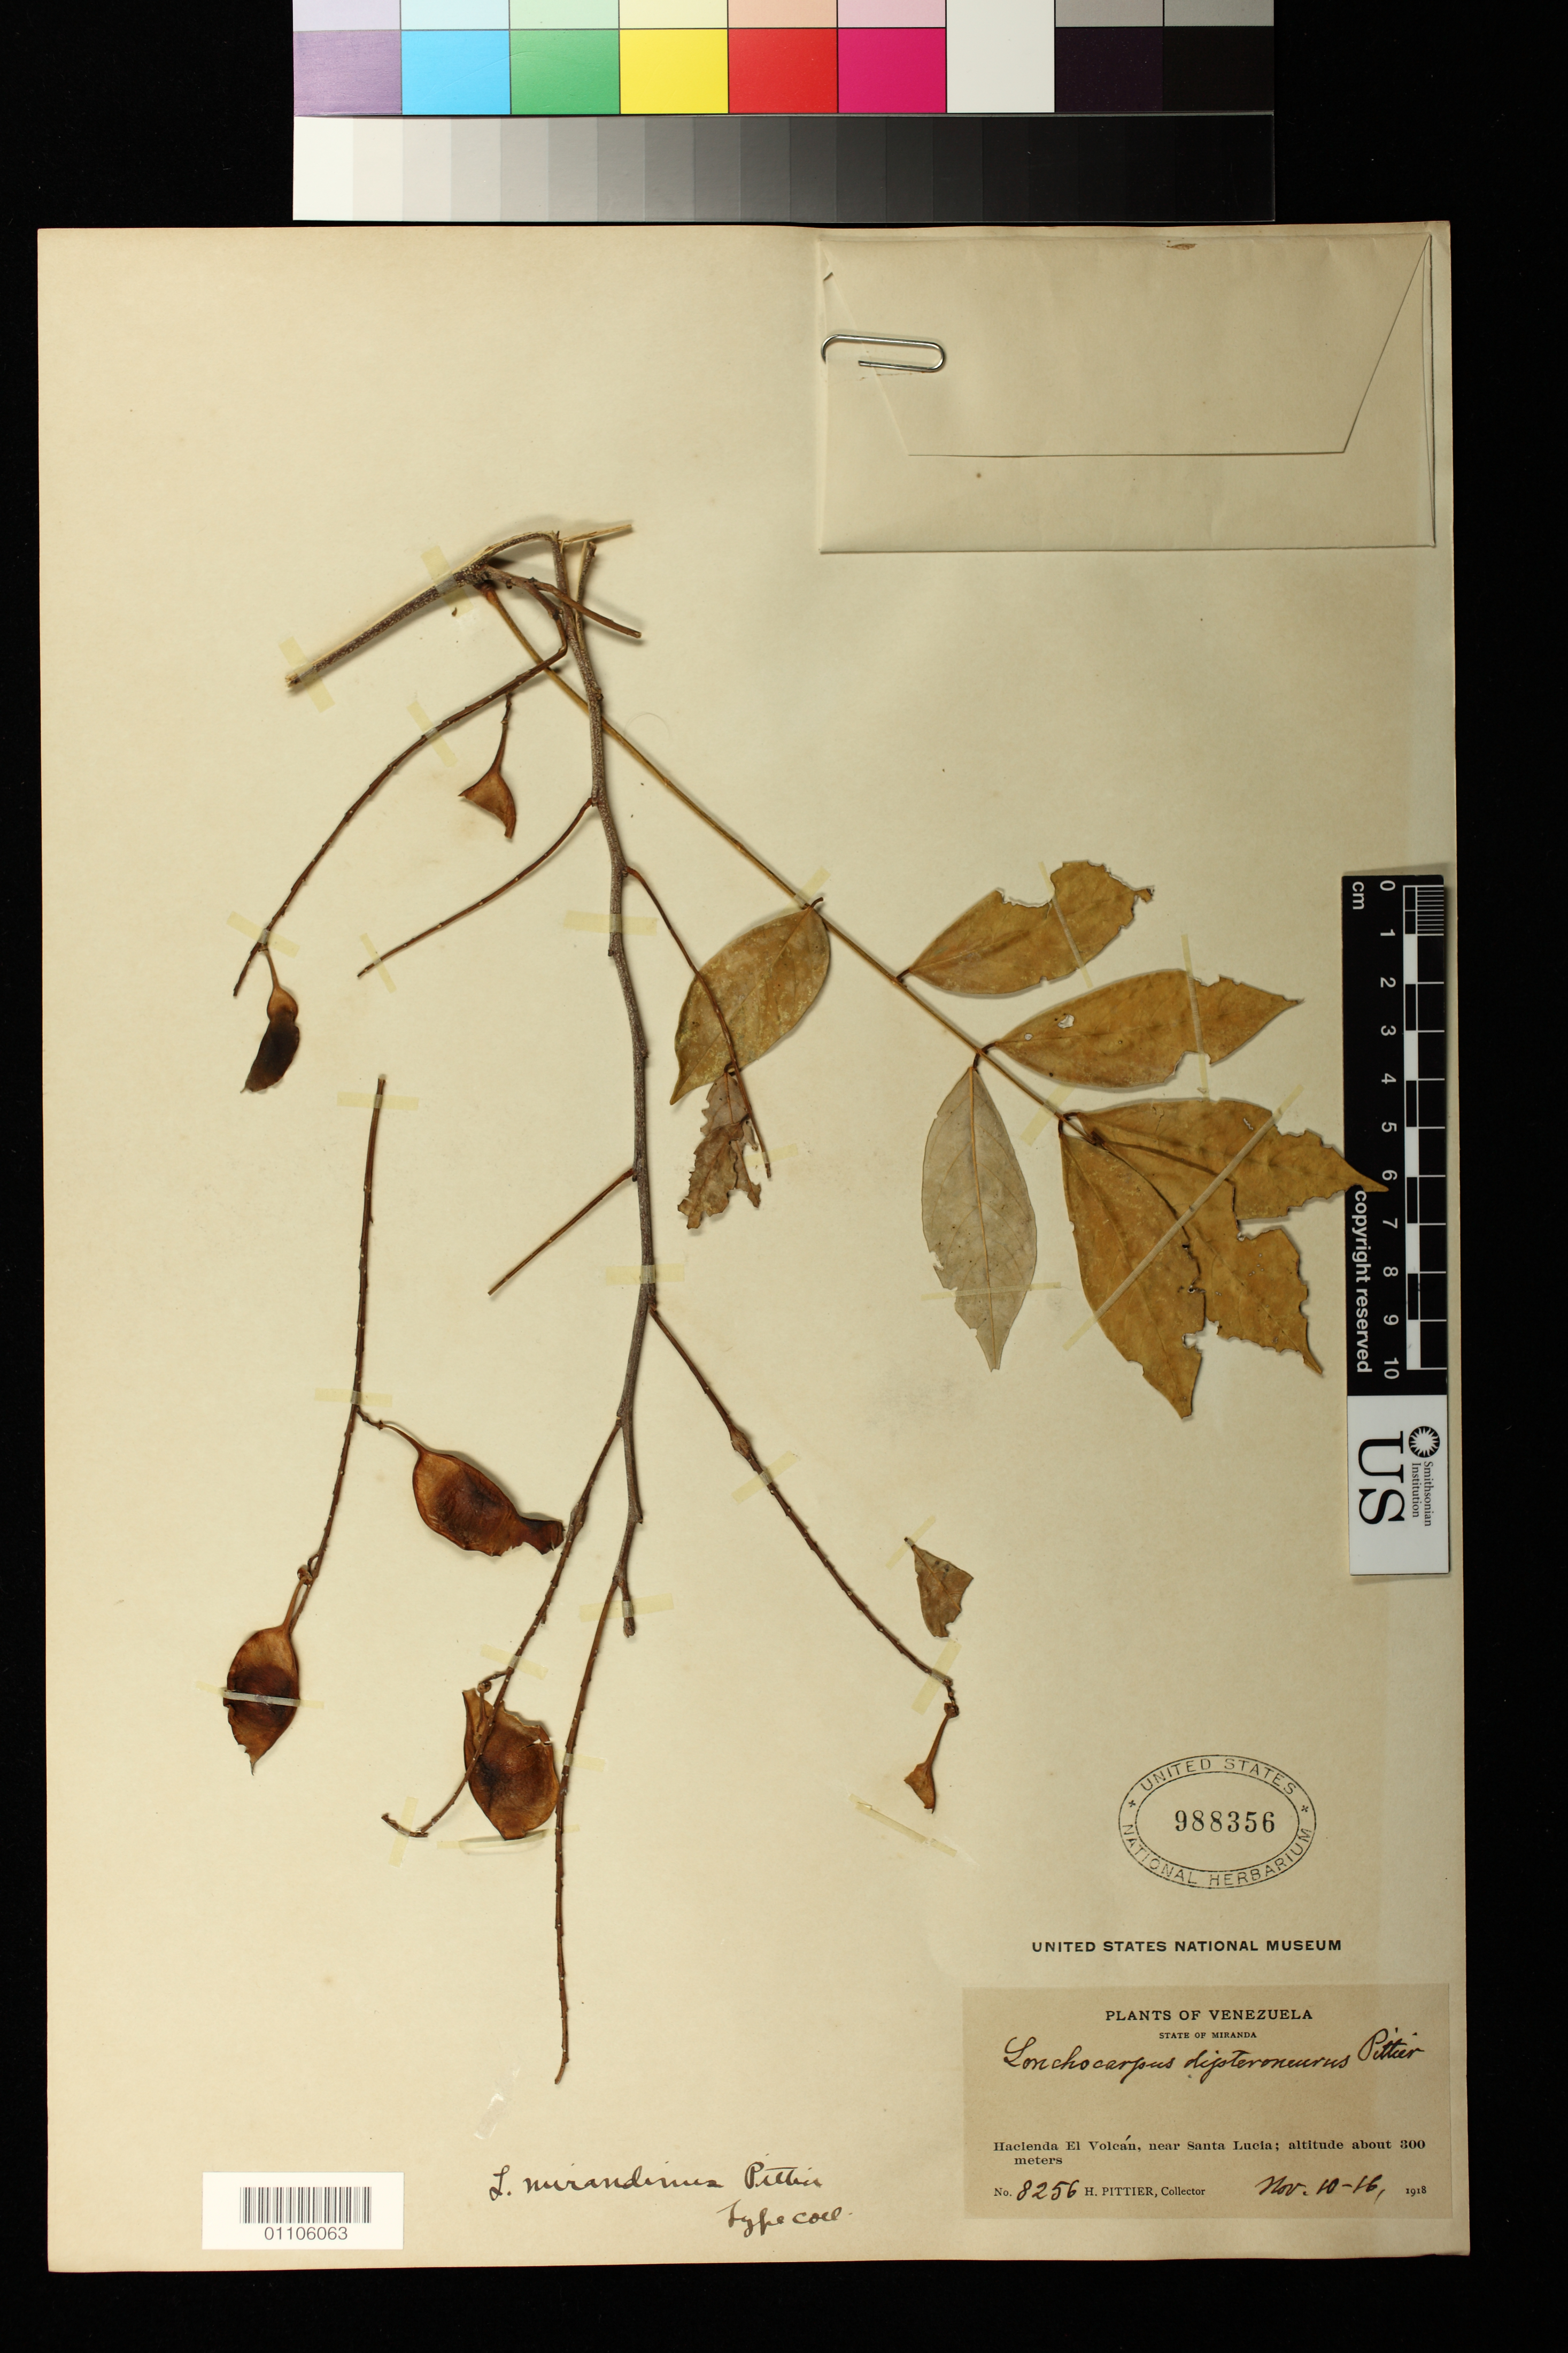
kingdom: Plantae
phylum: Tracheophyta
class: Magnoliopsida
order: Fabales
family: Fabaceae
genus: Lonchocarpus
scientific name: Lonchocarpus mirandinus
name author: Pittier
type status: Type Collection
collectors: H. F. Pittier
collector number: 8256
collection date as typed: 10 Nov 1918 to 16 Nov 1918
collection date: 1918-11-10/1918-11-16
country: Venezuela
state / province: Miranda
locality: Hacienda El Volcan, near Santa Lucia.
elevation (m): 300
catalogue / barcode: US 988356